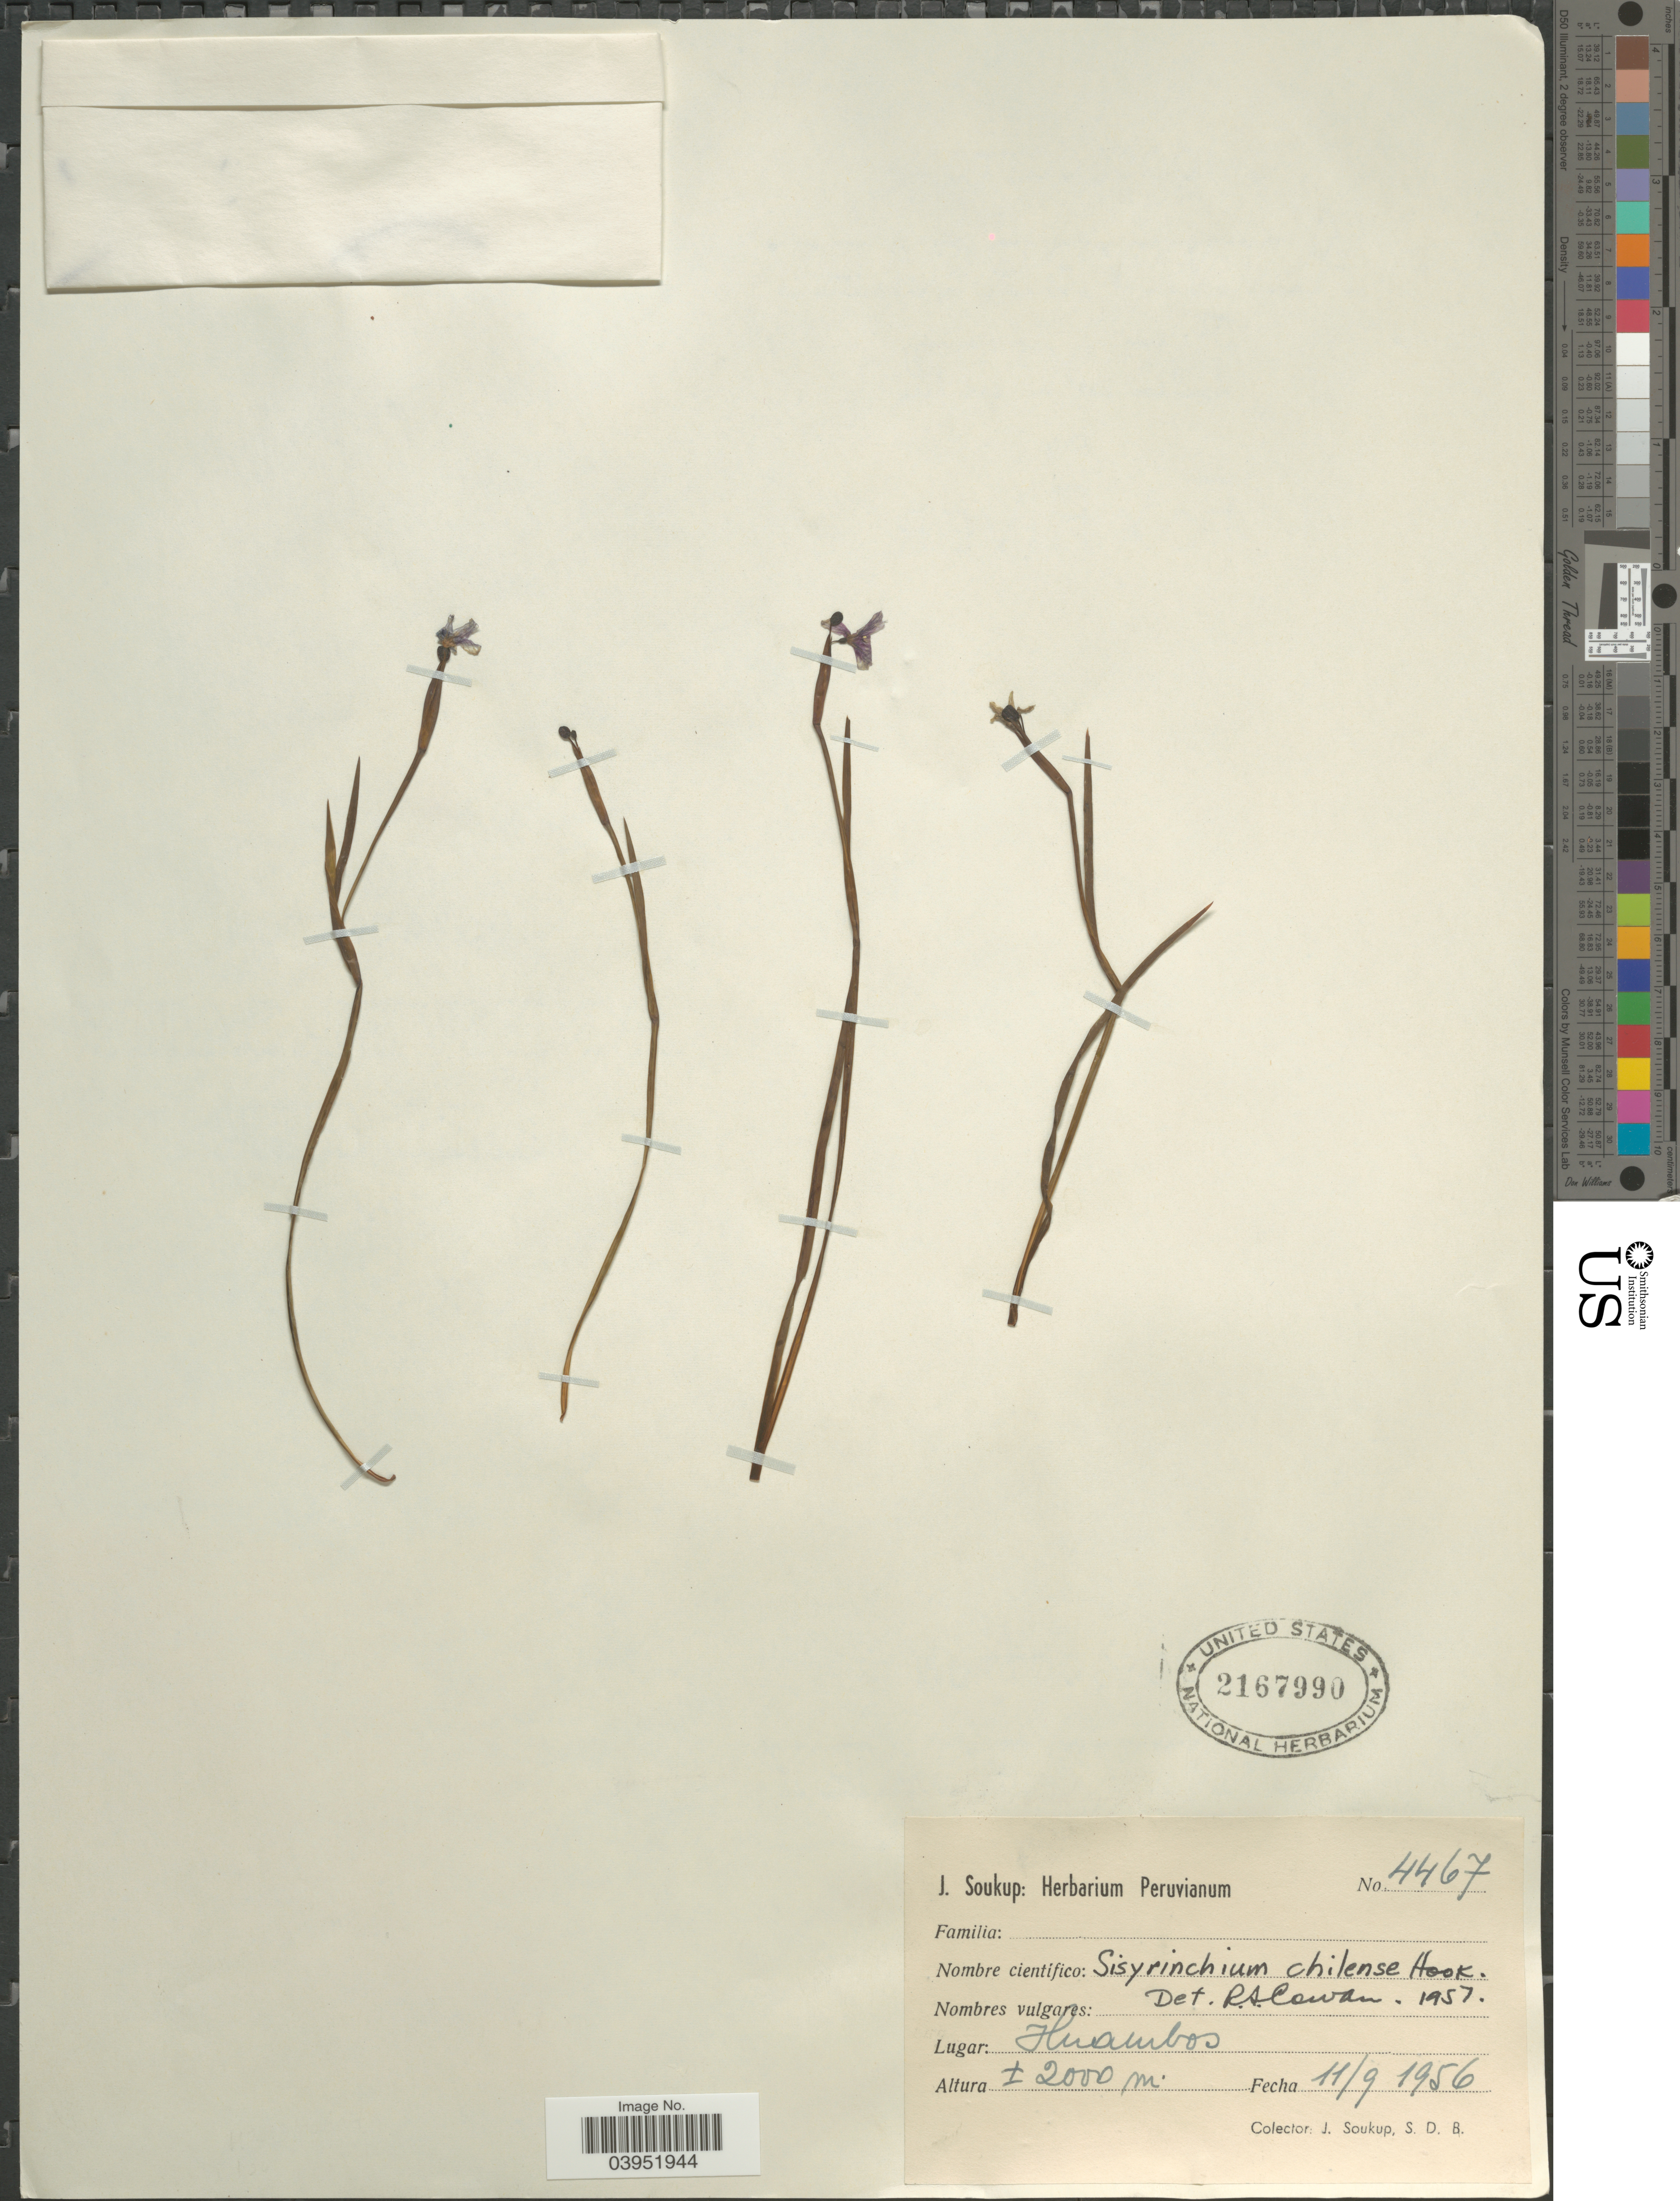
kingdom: Plantae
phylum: Tracheophyta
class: Liliopsida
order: Asparagales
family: Iridaceae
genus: Sisyrinchium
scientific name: Sisyrinchium chilense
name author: Hook.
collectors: J. Soukup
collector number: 4467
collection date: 1956-09-11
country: Peru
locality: Huambos.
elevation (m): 2000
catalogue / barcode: US 2167990